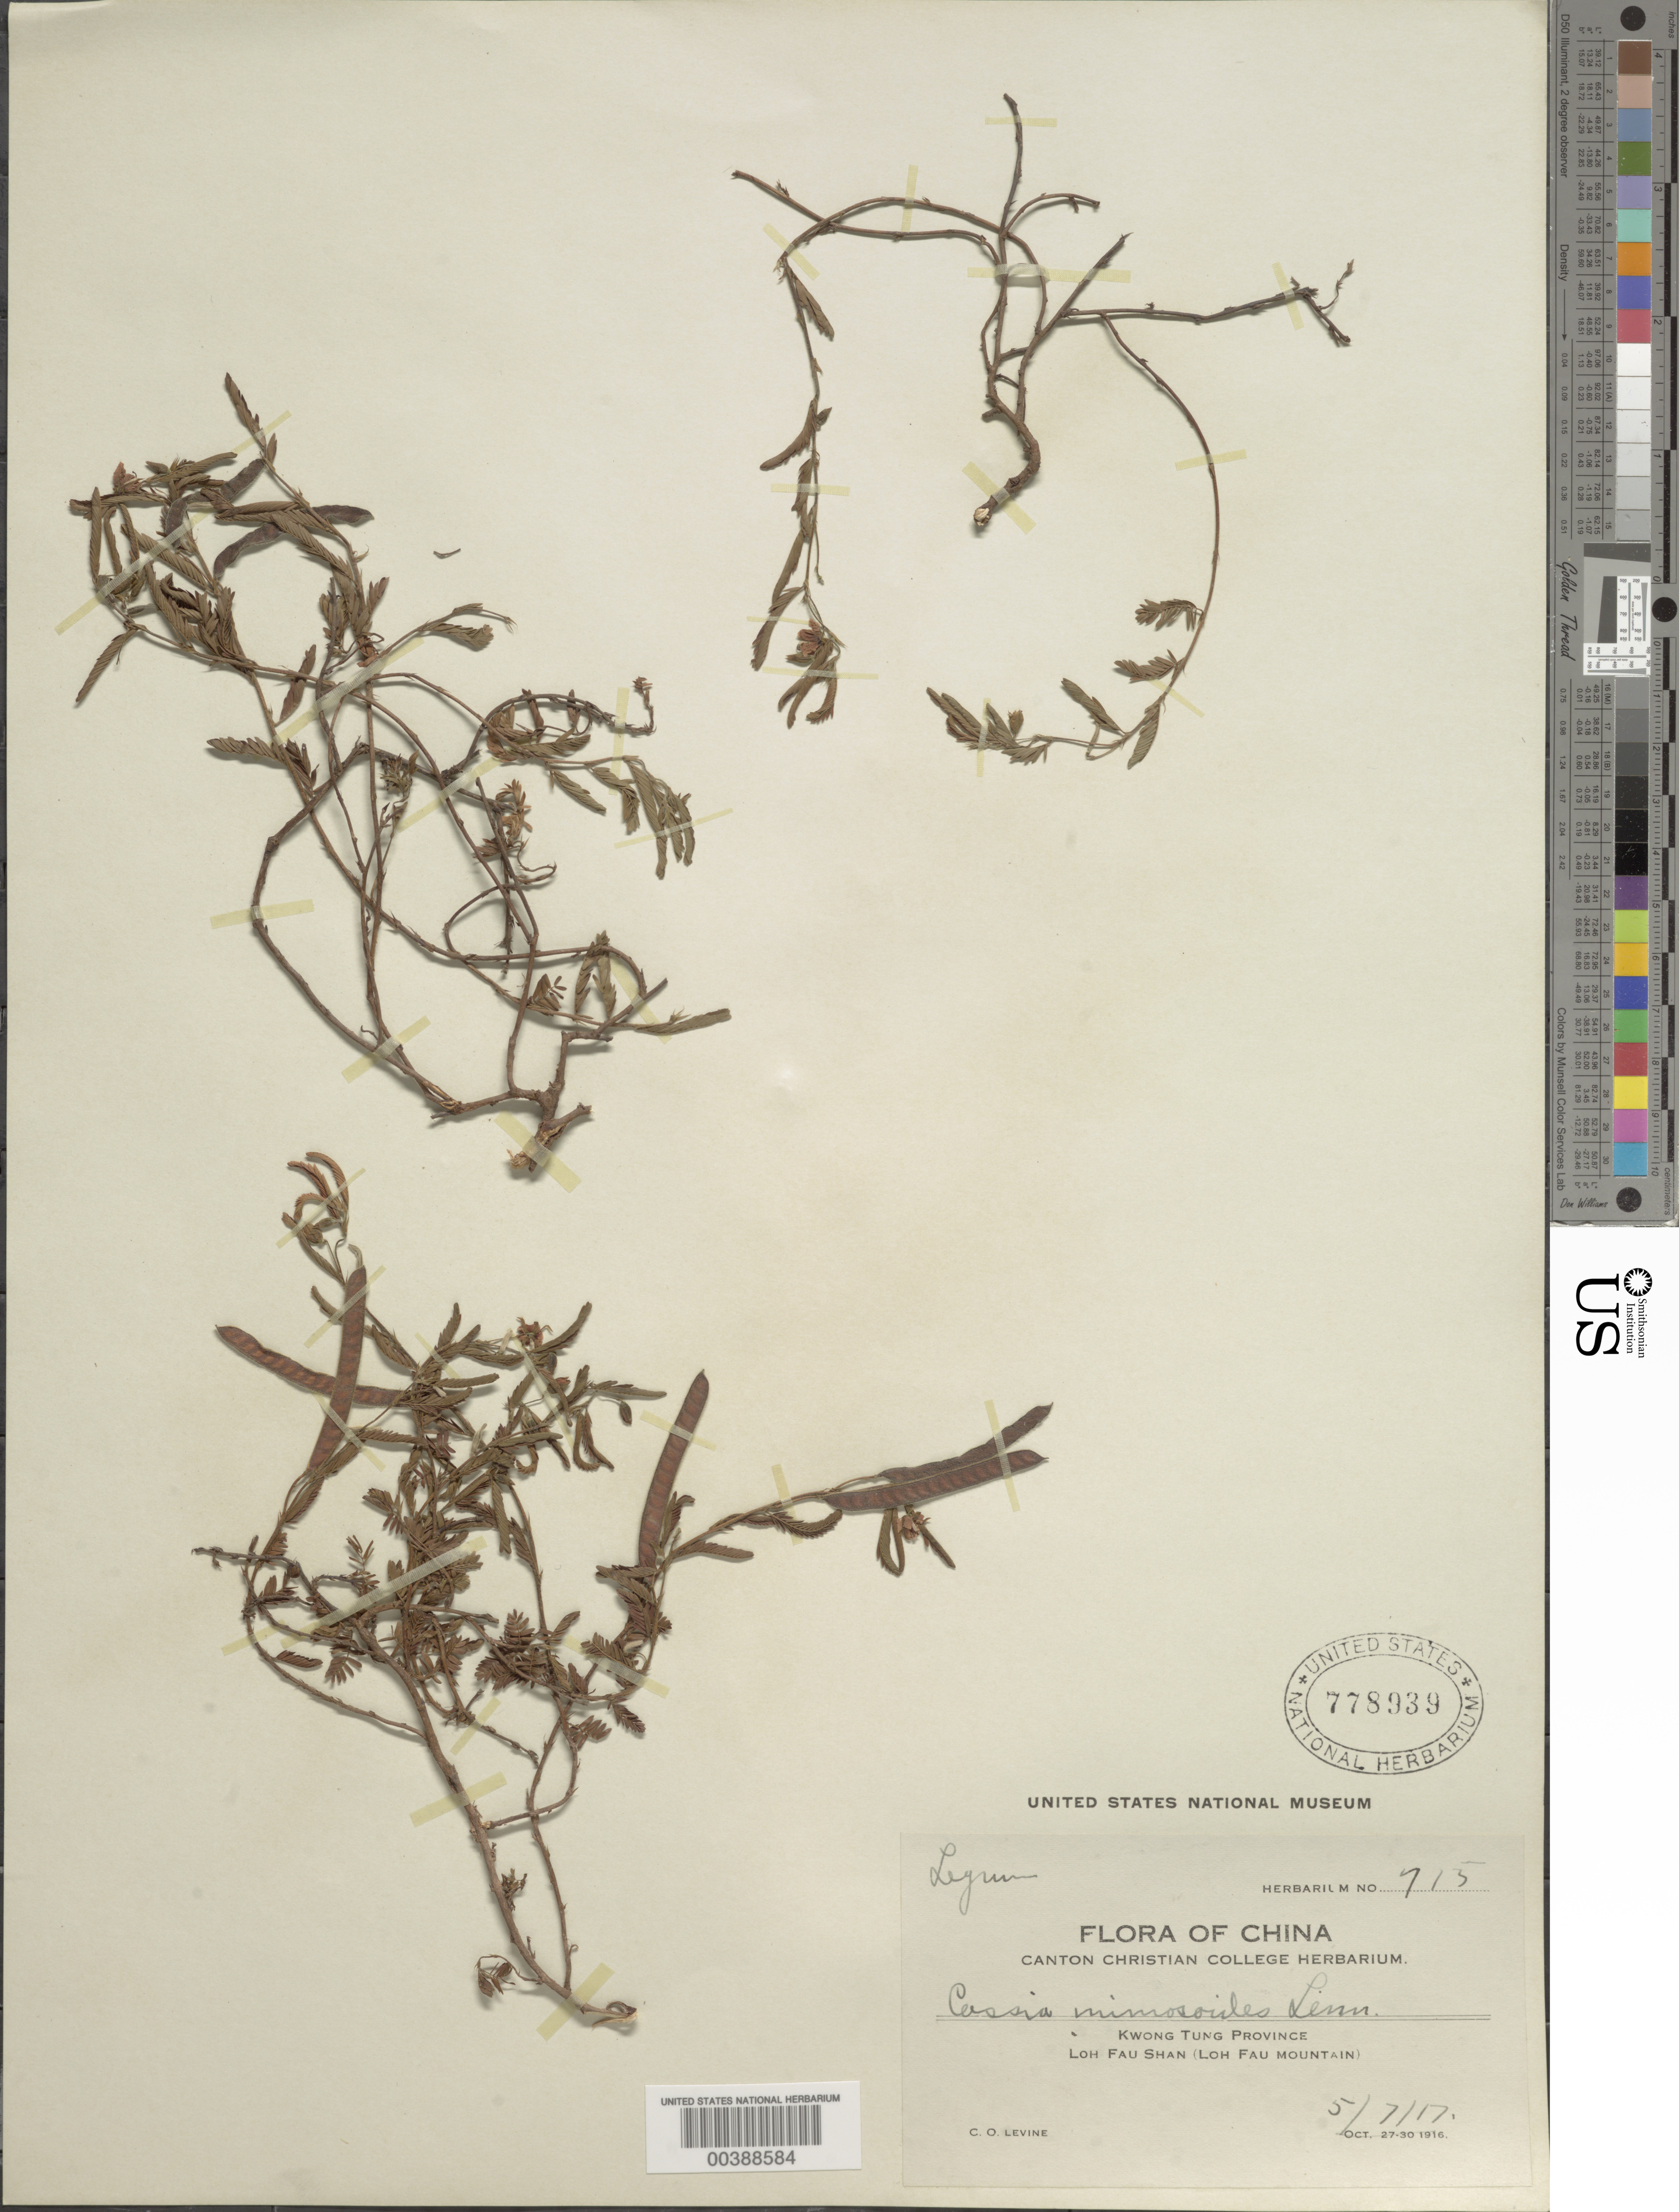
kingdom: Plantae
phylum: Tracheophyta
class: Magnoliopsida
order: Fabales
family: Fabaceae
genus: Chamaecrista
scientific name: Chamaecrista mimosoides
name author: (L.) Greene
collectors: C. O. Levine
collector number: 715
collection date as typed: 05 Jul 1917 or 07 May 1917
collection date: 1917-05-07 or 1917-07-05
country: China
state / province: Guangdong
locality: Loh fau shan (loh fau mountain)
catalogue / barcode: US 778939